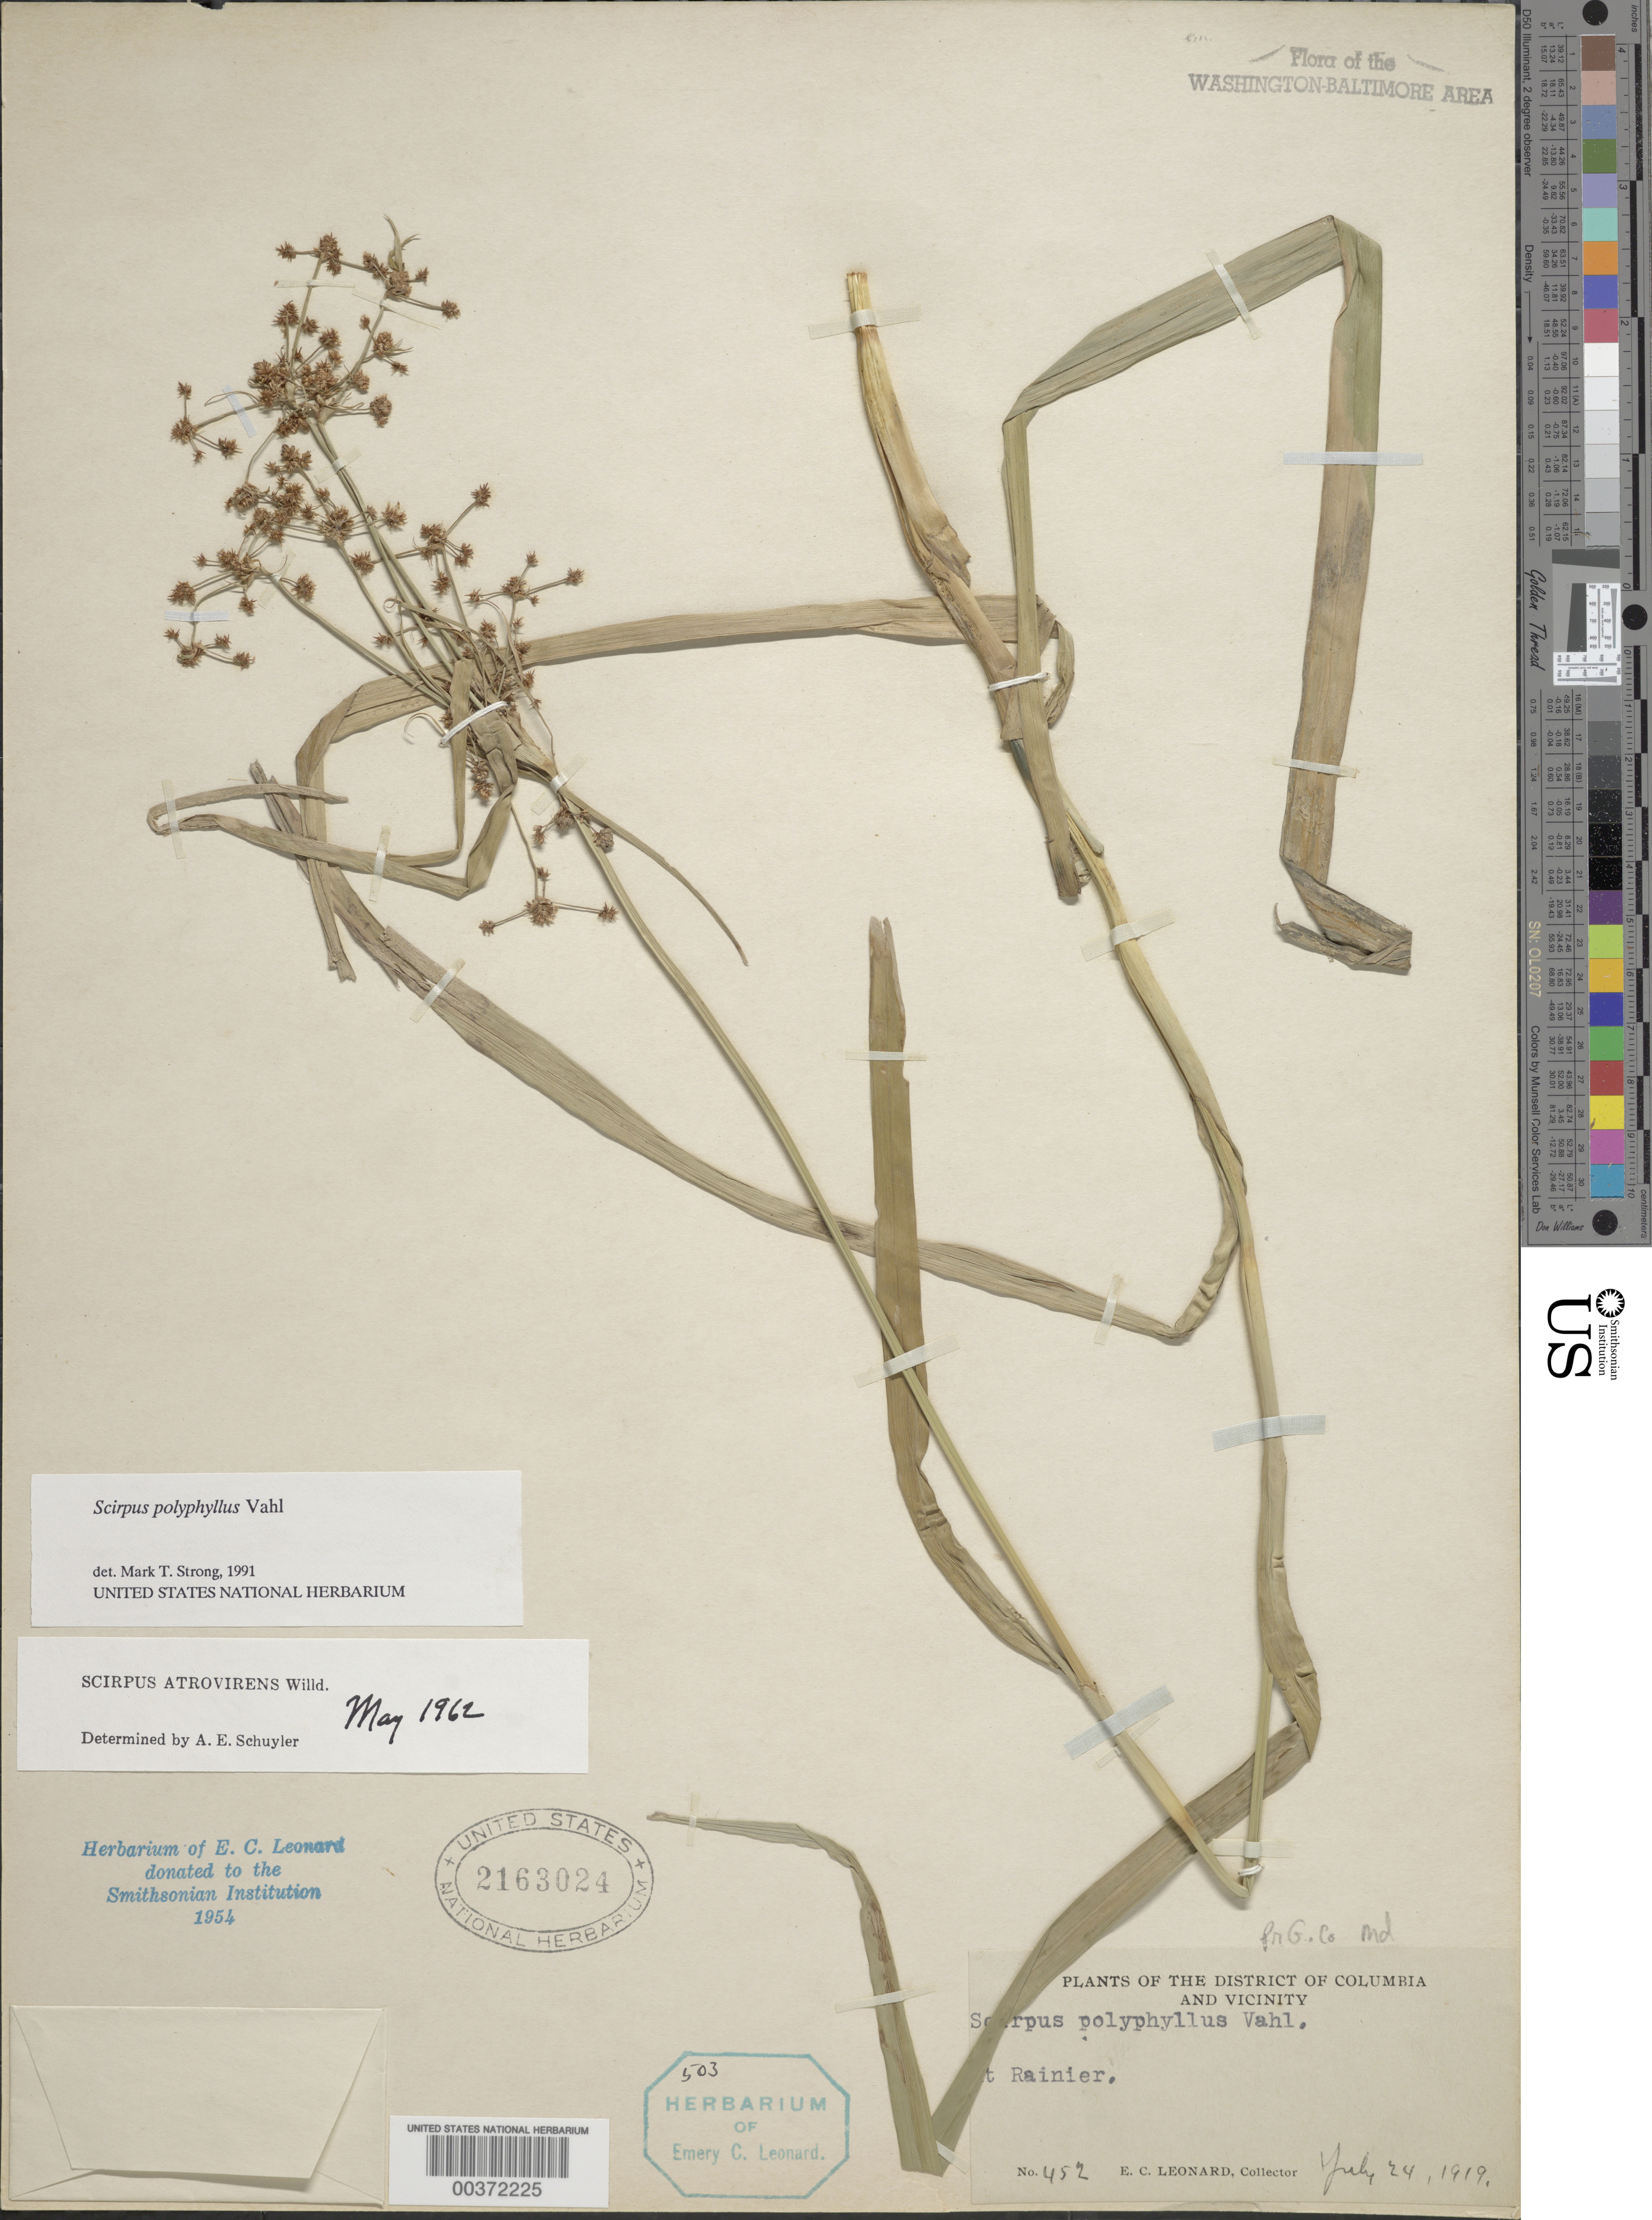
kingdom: Plantae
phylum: Tracheophyta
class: Liliopsida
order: Poales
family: Cyperaceae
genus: Scirpus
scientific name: Scirpus polyphyllus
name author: Vahl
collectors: E. C. Leonard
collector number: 452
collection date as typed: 24 Jul 1919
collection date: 1919-07-24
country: United States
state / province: Maryland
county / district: Prince George's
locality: Mount Rainier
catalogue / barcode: US 2163024